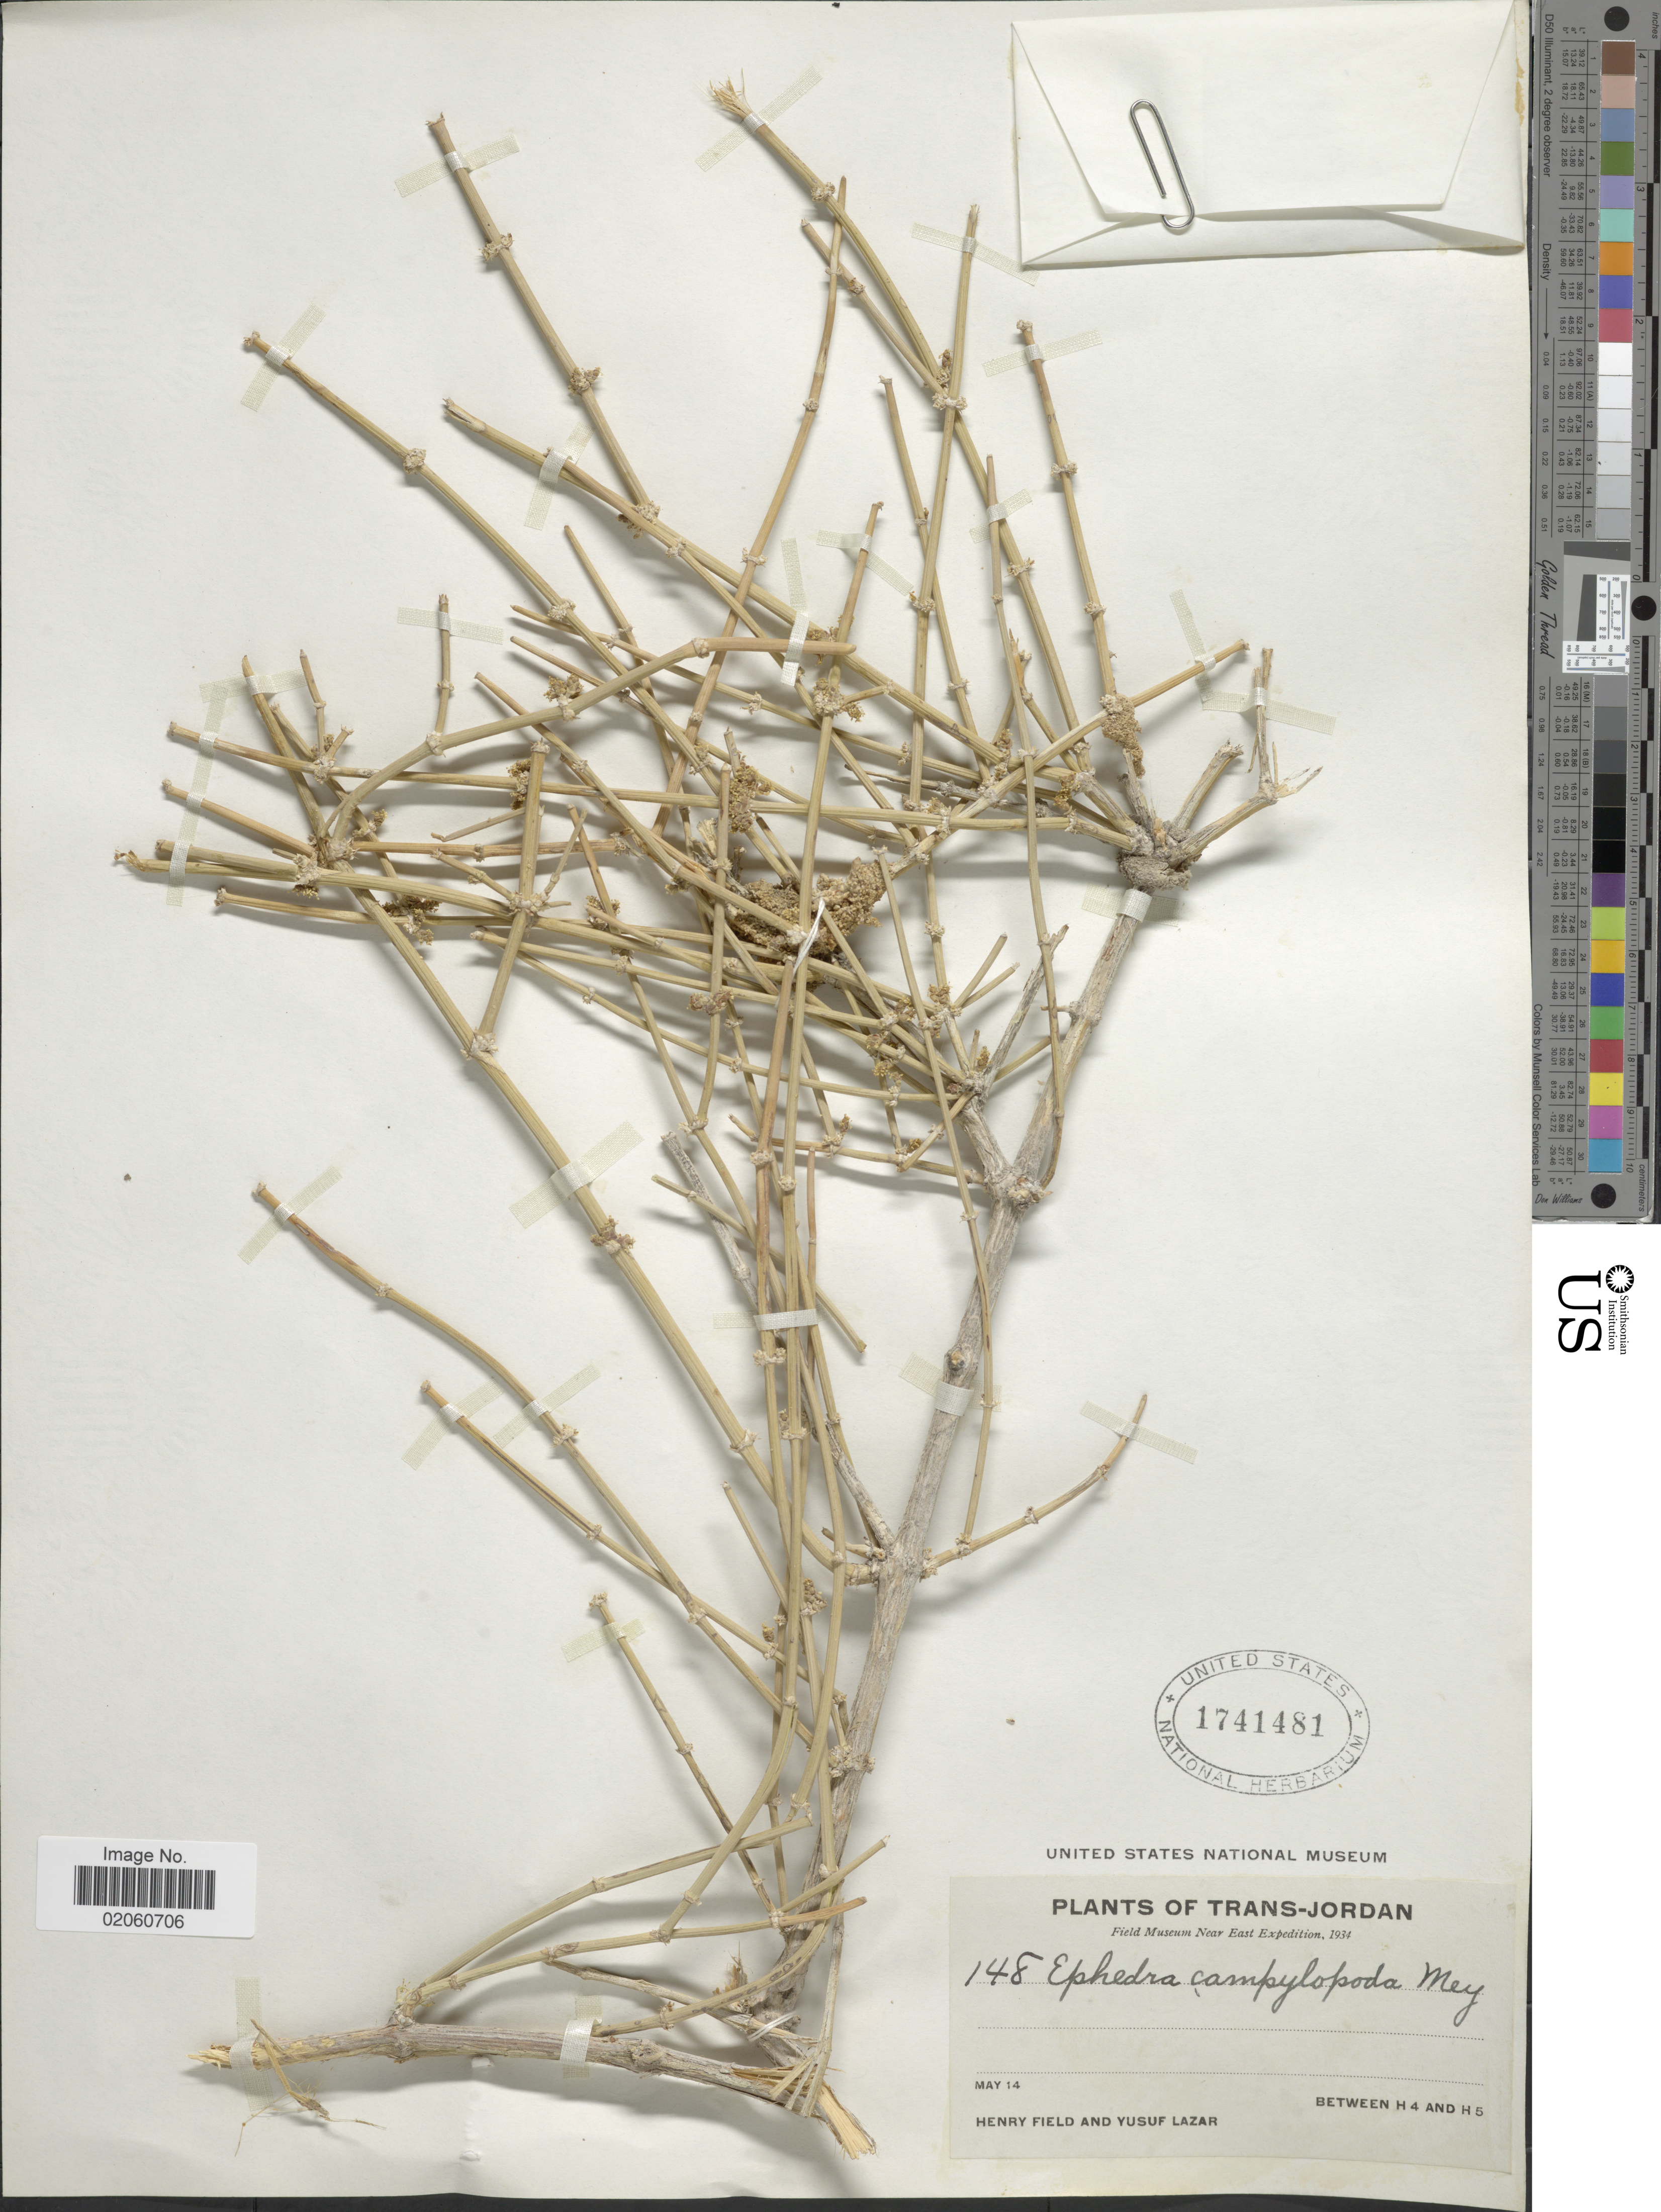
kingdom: Plantae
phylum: Tracheophyta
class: Gnetopsida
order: Ephedrales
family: Ephedraceae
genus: Ephedra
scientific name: Ephedra fragilis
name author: Desf.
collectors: H. Field & Y. Lazar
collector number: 148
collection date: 1934-05-14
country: Jordan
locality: Trans-Jordan, Between 4 and H 5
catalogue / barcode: US 1741481